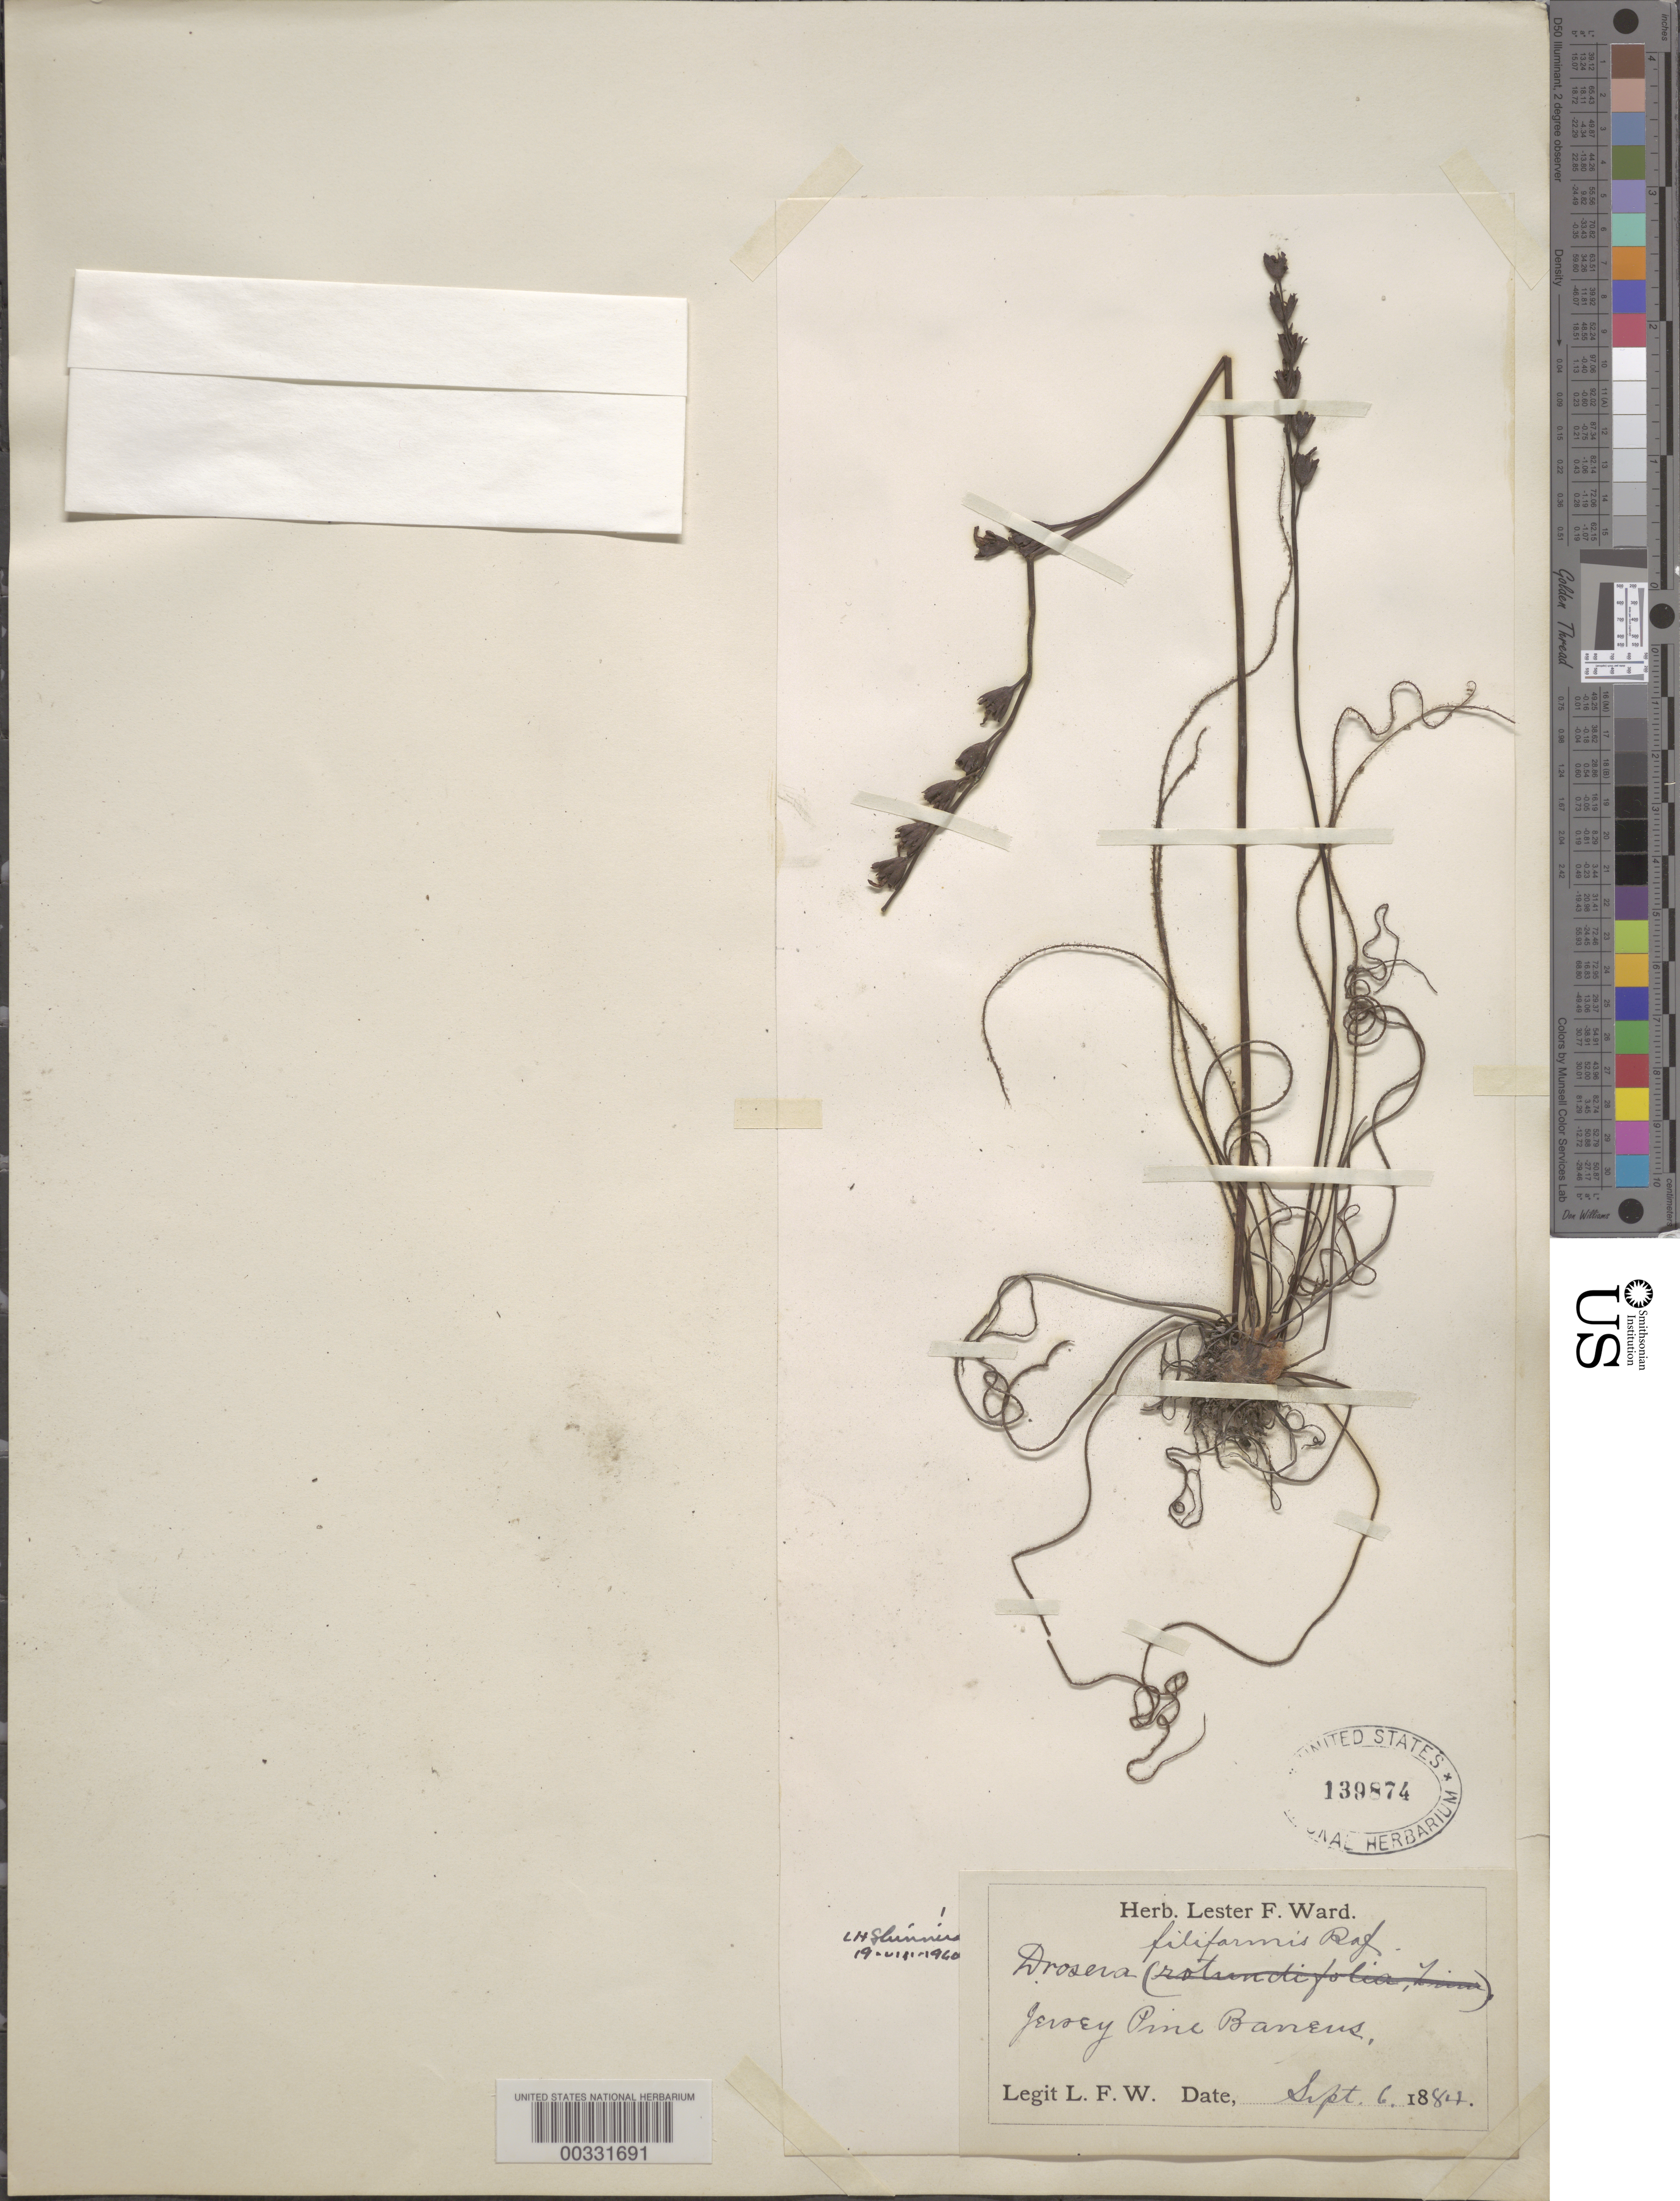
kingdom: Plantae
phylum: Tracheophyta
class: Magnoliopsida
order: Caryophyllales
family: Droseraceae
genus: Drosera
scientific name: Drosera filiformis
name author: Raf.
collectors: L. F. Ward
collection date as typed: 06 Sep 1884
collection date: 1884-09-06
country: United States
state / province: New Jersey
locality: Jersey pine barrens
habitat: Pine barrens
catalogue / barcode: US 139874